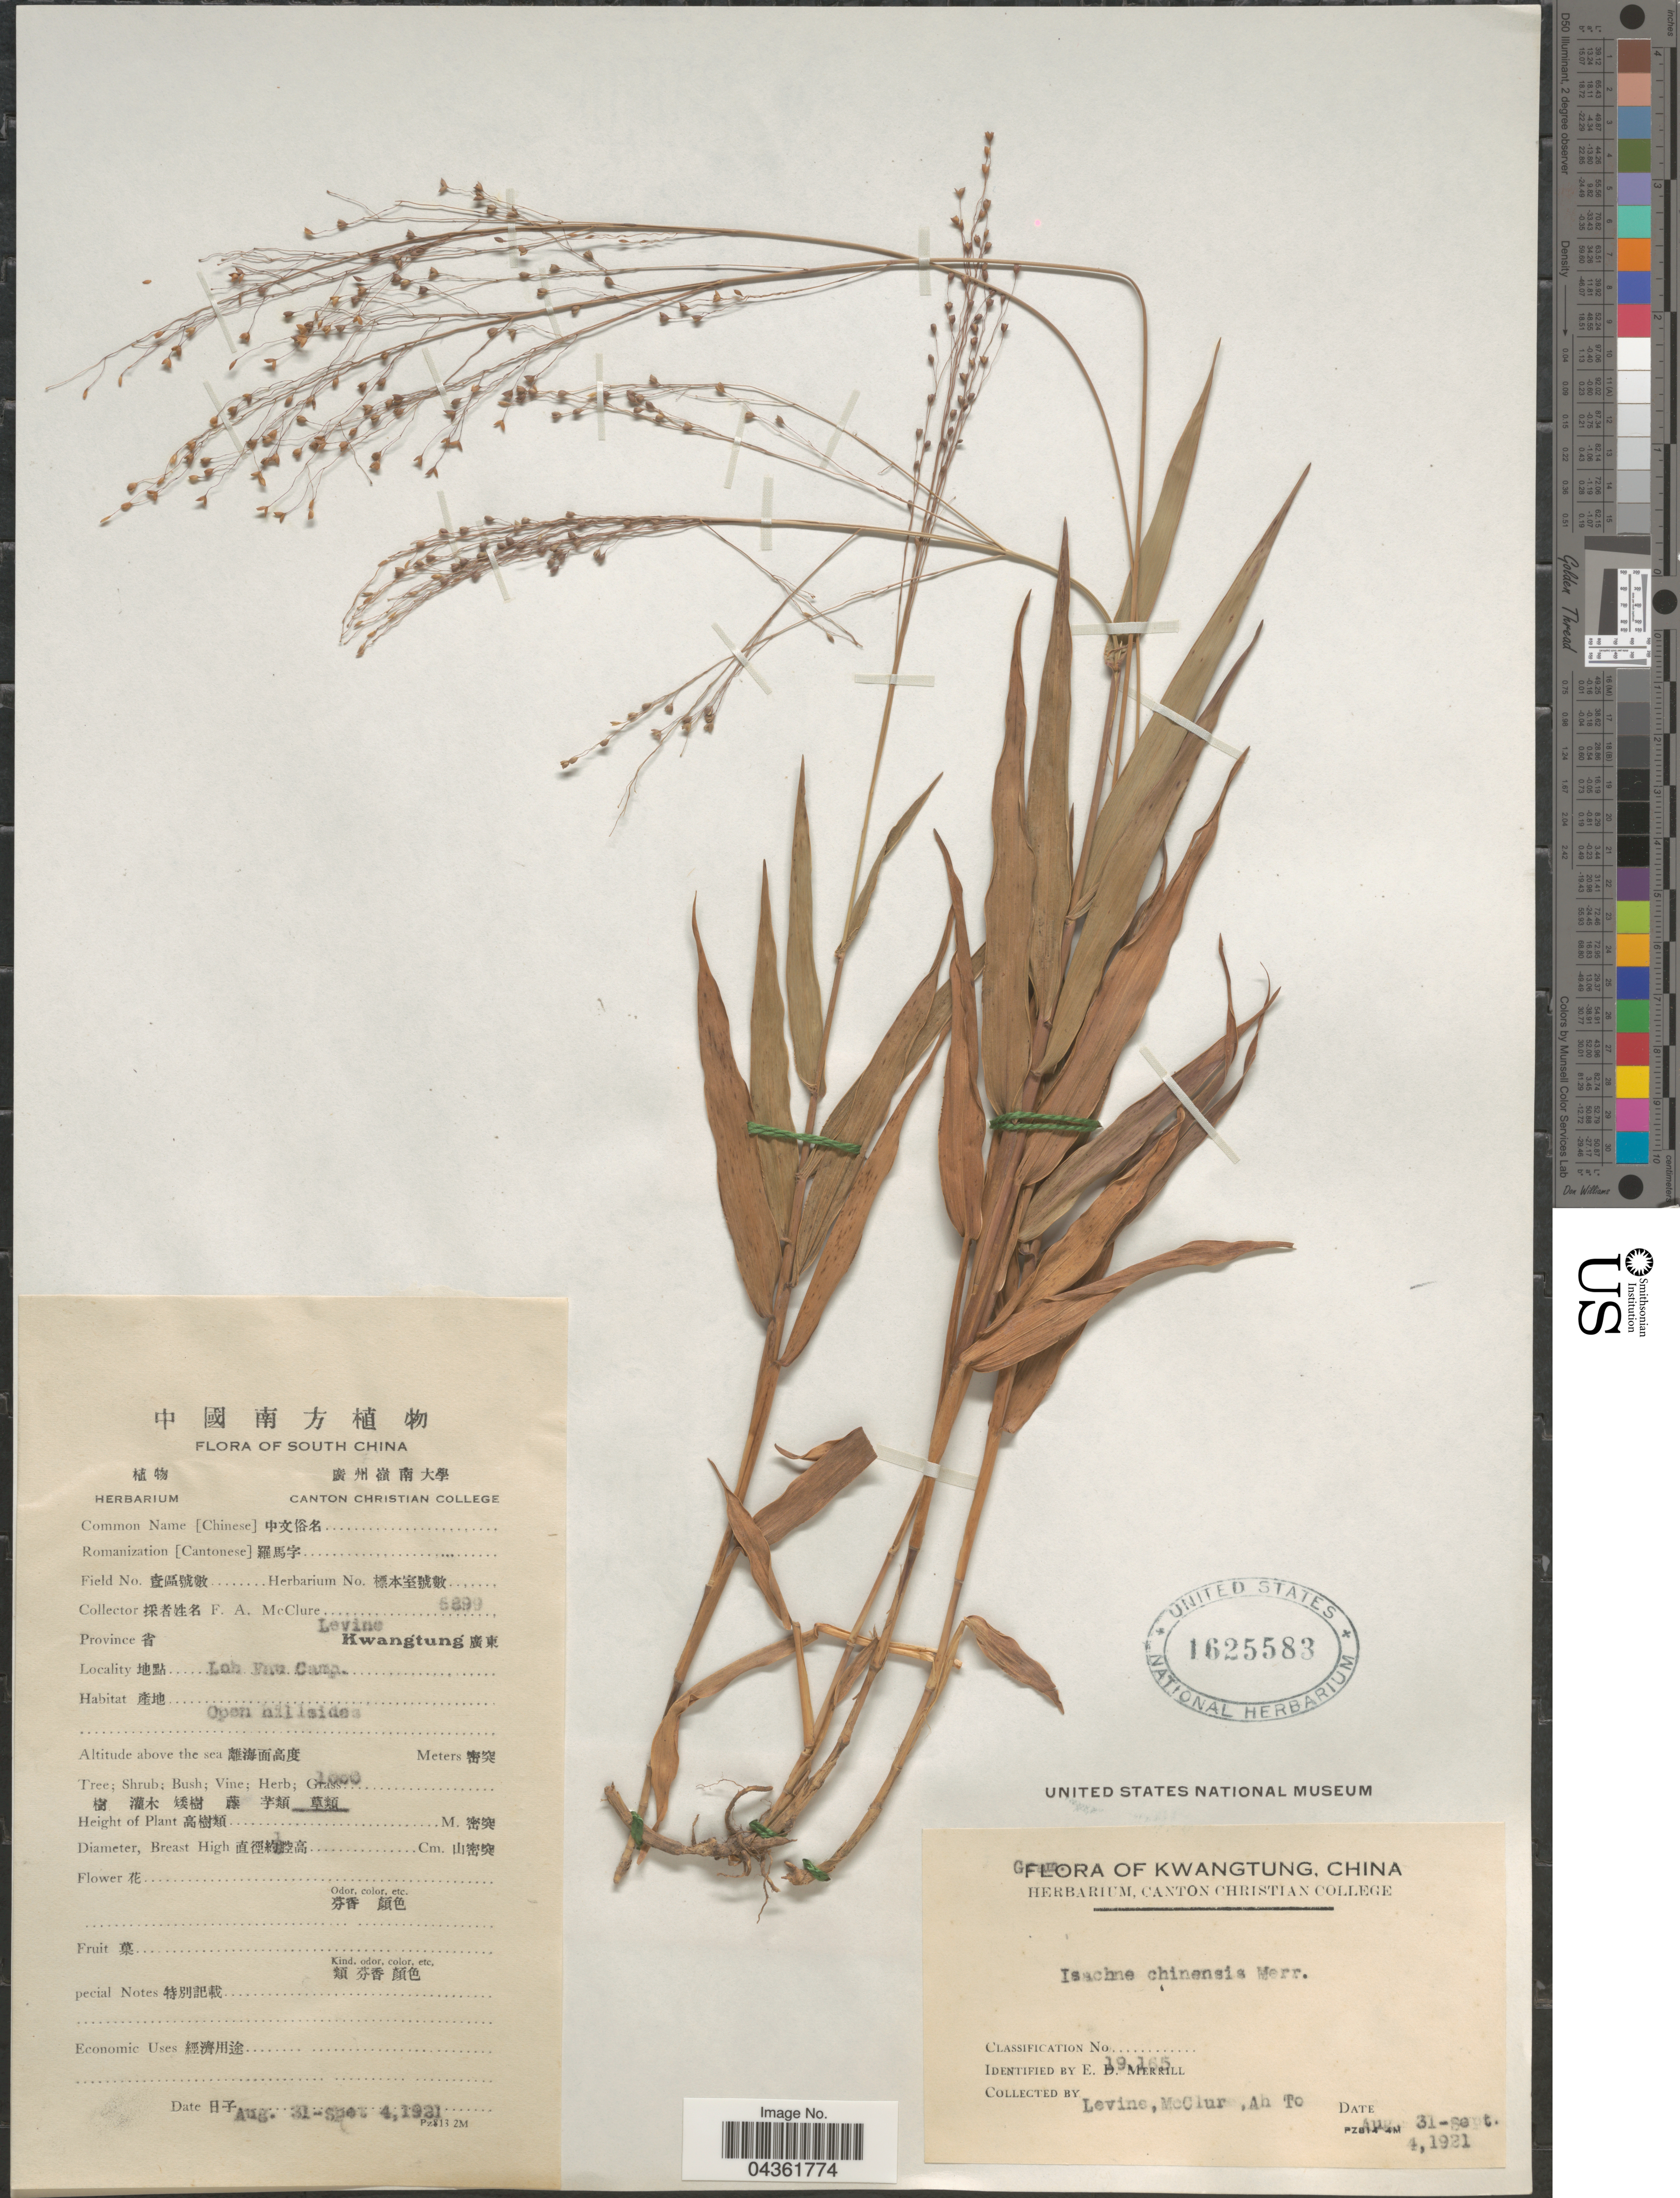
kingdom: Plantae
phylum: Tracheophyta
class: Liliopsida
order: Poales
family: Poaceae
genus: Isachne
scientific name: Isachne truncata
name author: A. Camus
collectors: F. A. McClure, L. McClure & A. To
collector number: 6899*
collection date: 1921-08-31/1921-09-04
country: China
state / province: Guangdong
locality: South China. Loh Fau Camp. Open hillsides.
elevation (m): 1000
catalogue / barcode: US 1625583